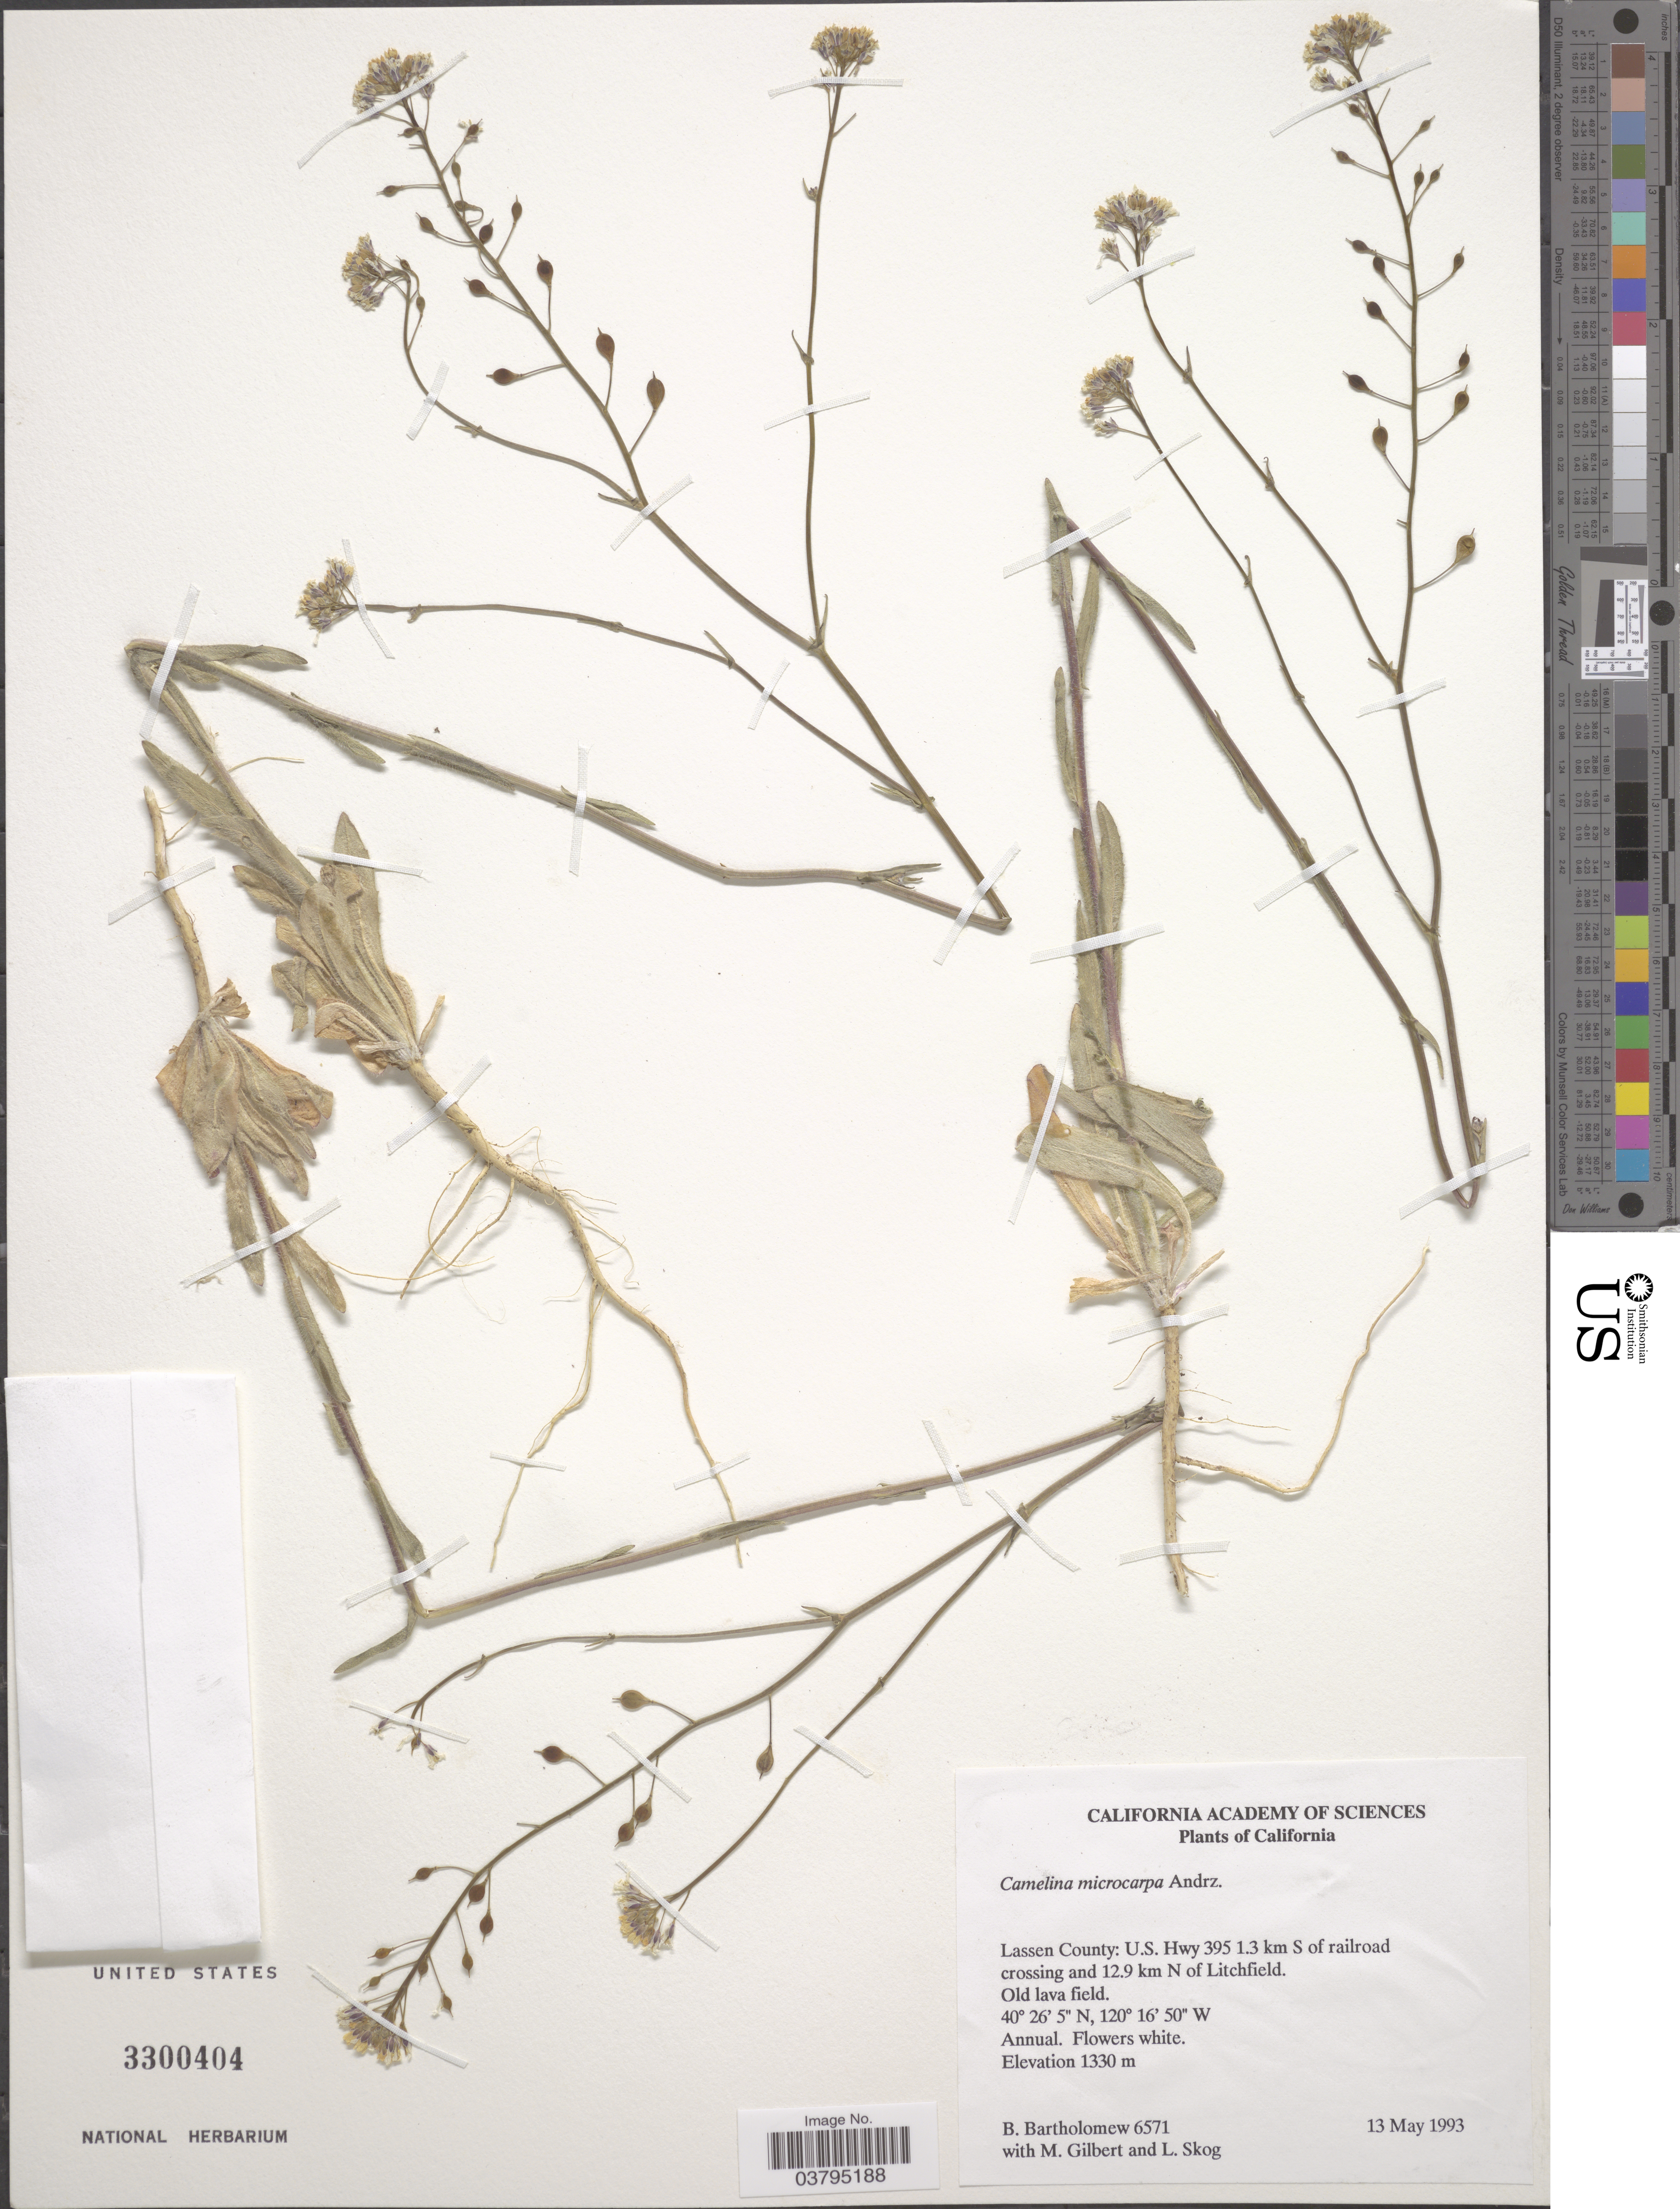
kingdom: Plantae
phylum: Tracheophyta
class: Magnoliopsida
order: Brassicales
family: Brassicaceae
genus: Camelina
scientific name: Camelina microcarpa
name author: DC.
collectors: B. Bartholomew, M. Gilbert & L. E. Skog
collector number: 6571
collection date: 1993-05-13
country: United States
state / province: California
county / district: Lassen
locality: Lassen County: U.S. Hwy 395 1.3 km S of railroad crossing and 12.9 km N of Litchfield. Old lava field.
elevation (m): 1330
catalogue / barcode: US 3300404